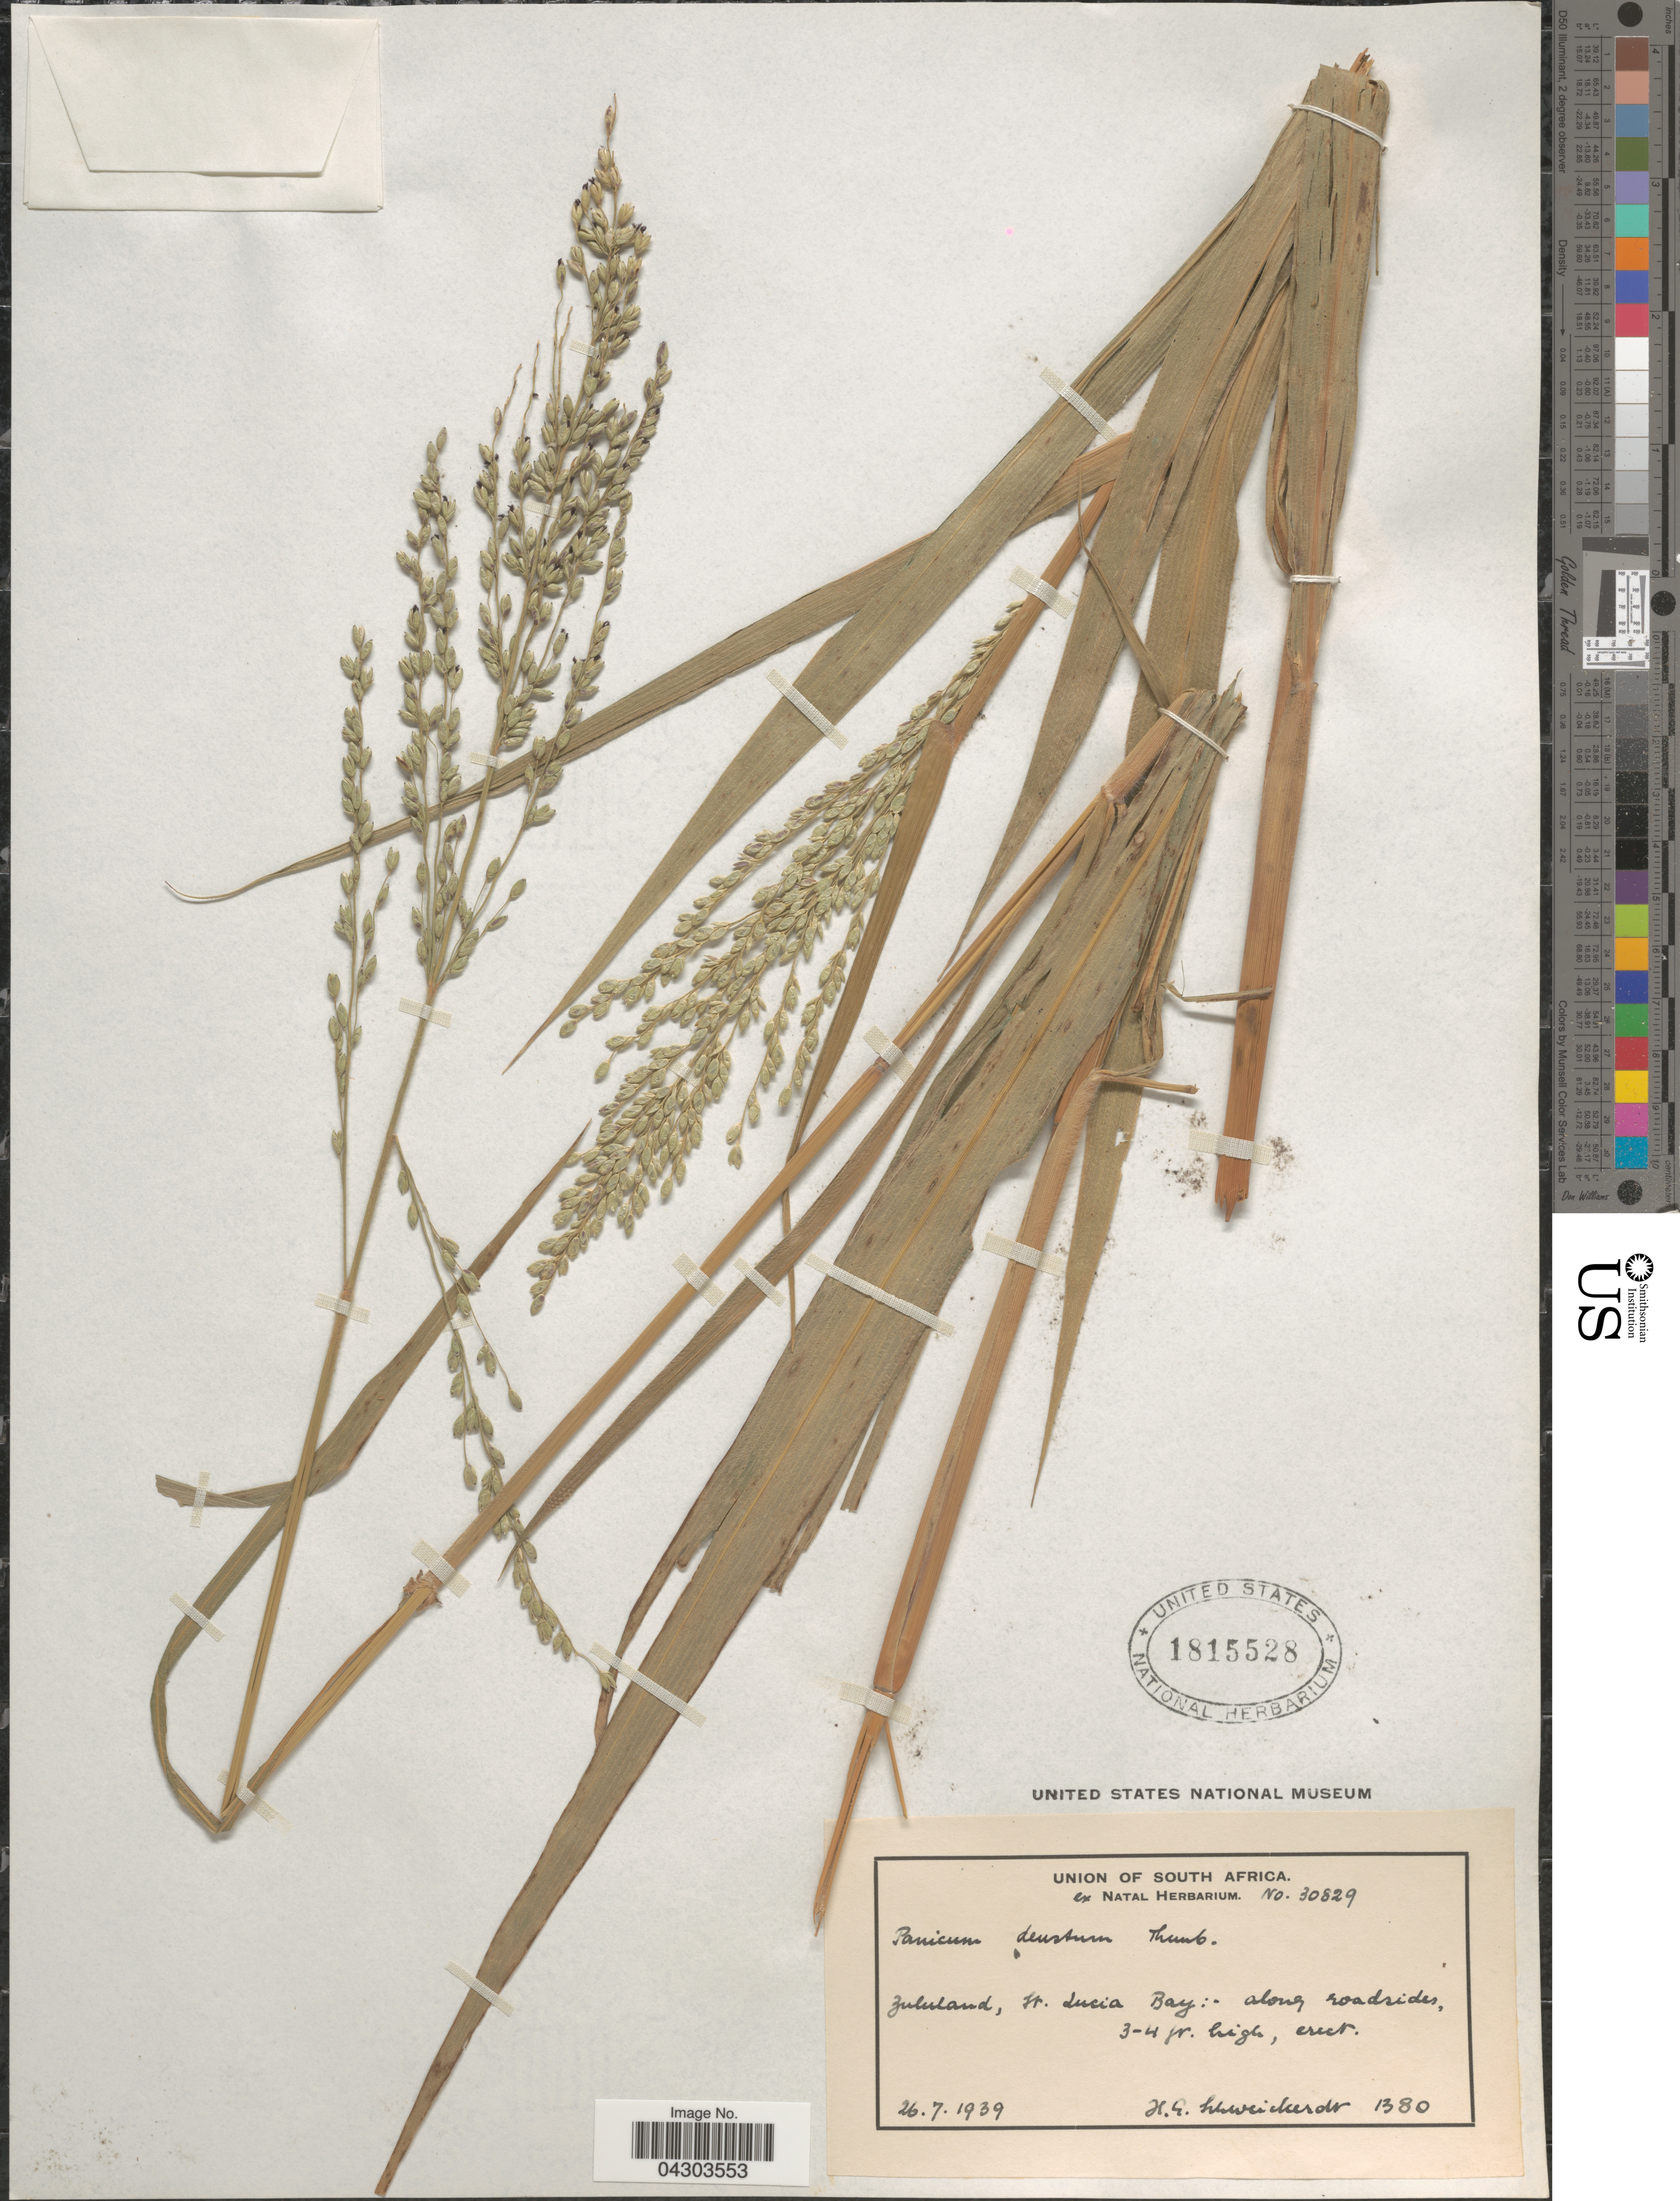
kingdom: Plantae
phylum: Tracheophyta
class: Liliopsida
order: Poales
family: Poaceae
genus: Panicum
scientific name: Panicum deustum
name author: Thunb.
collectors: -. Schweickerdt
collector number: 1380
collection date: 1939-07-26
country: South Africa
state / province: KwaZulu-Natal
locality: Union of South Africa. Natal. Zululand, St. Lucia Bay:-along roadsides.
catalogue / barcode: US 1815528